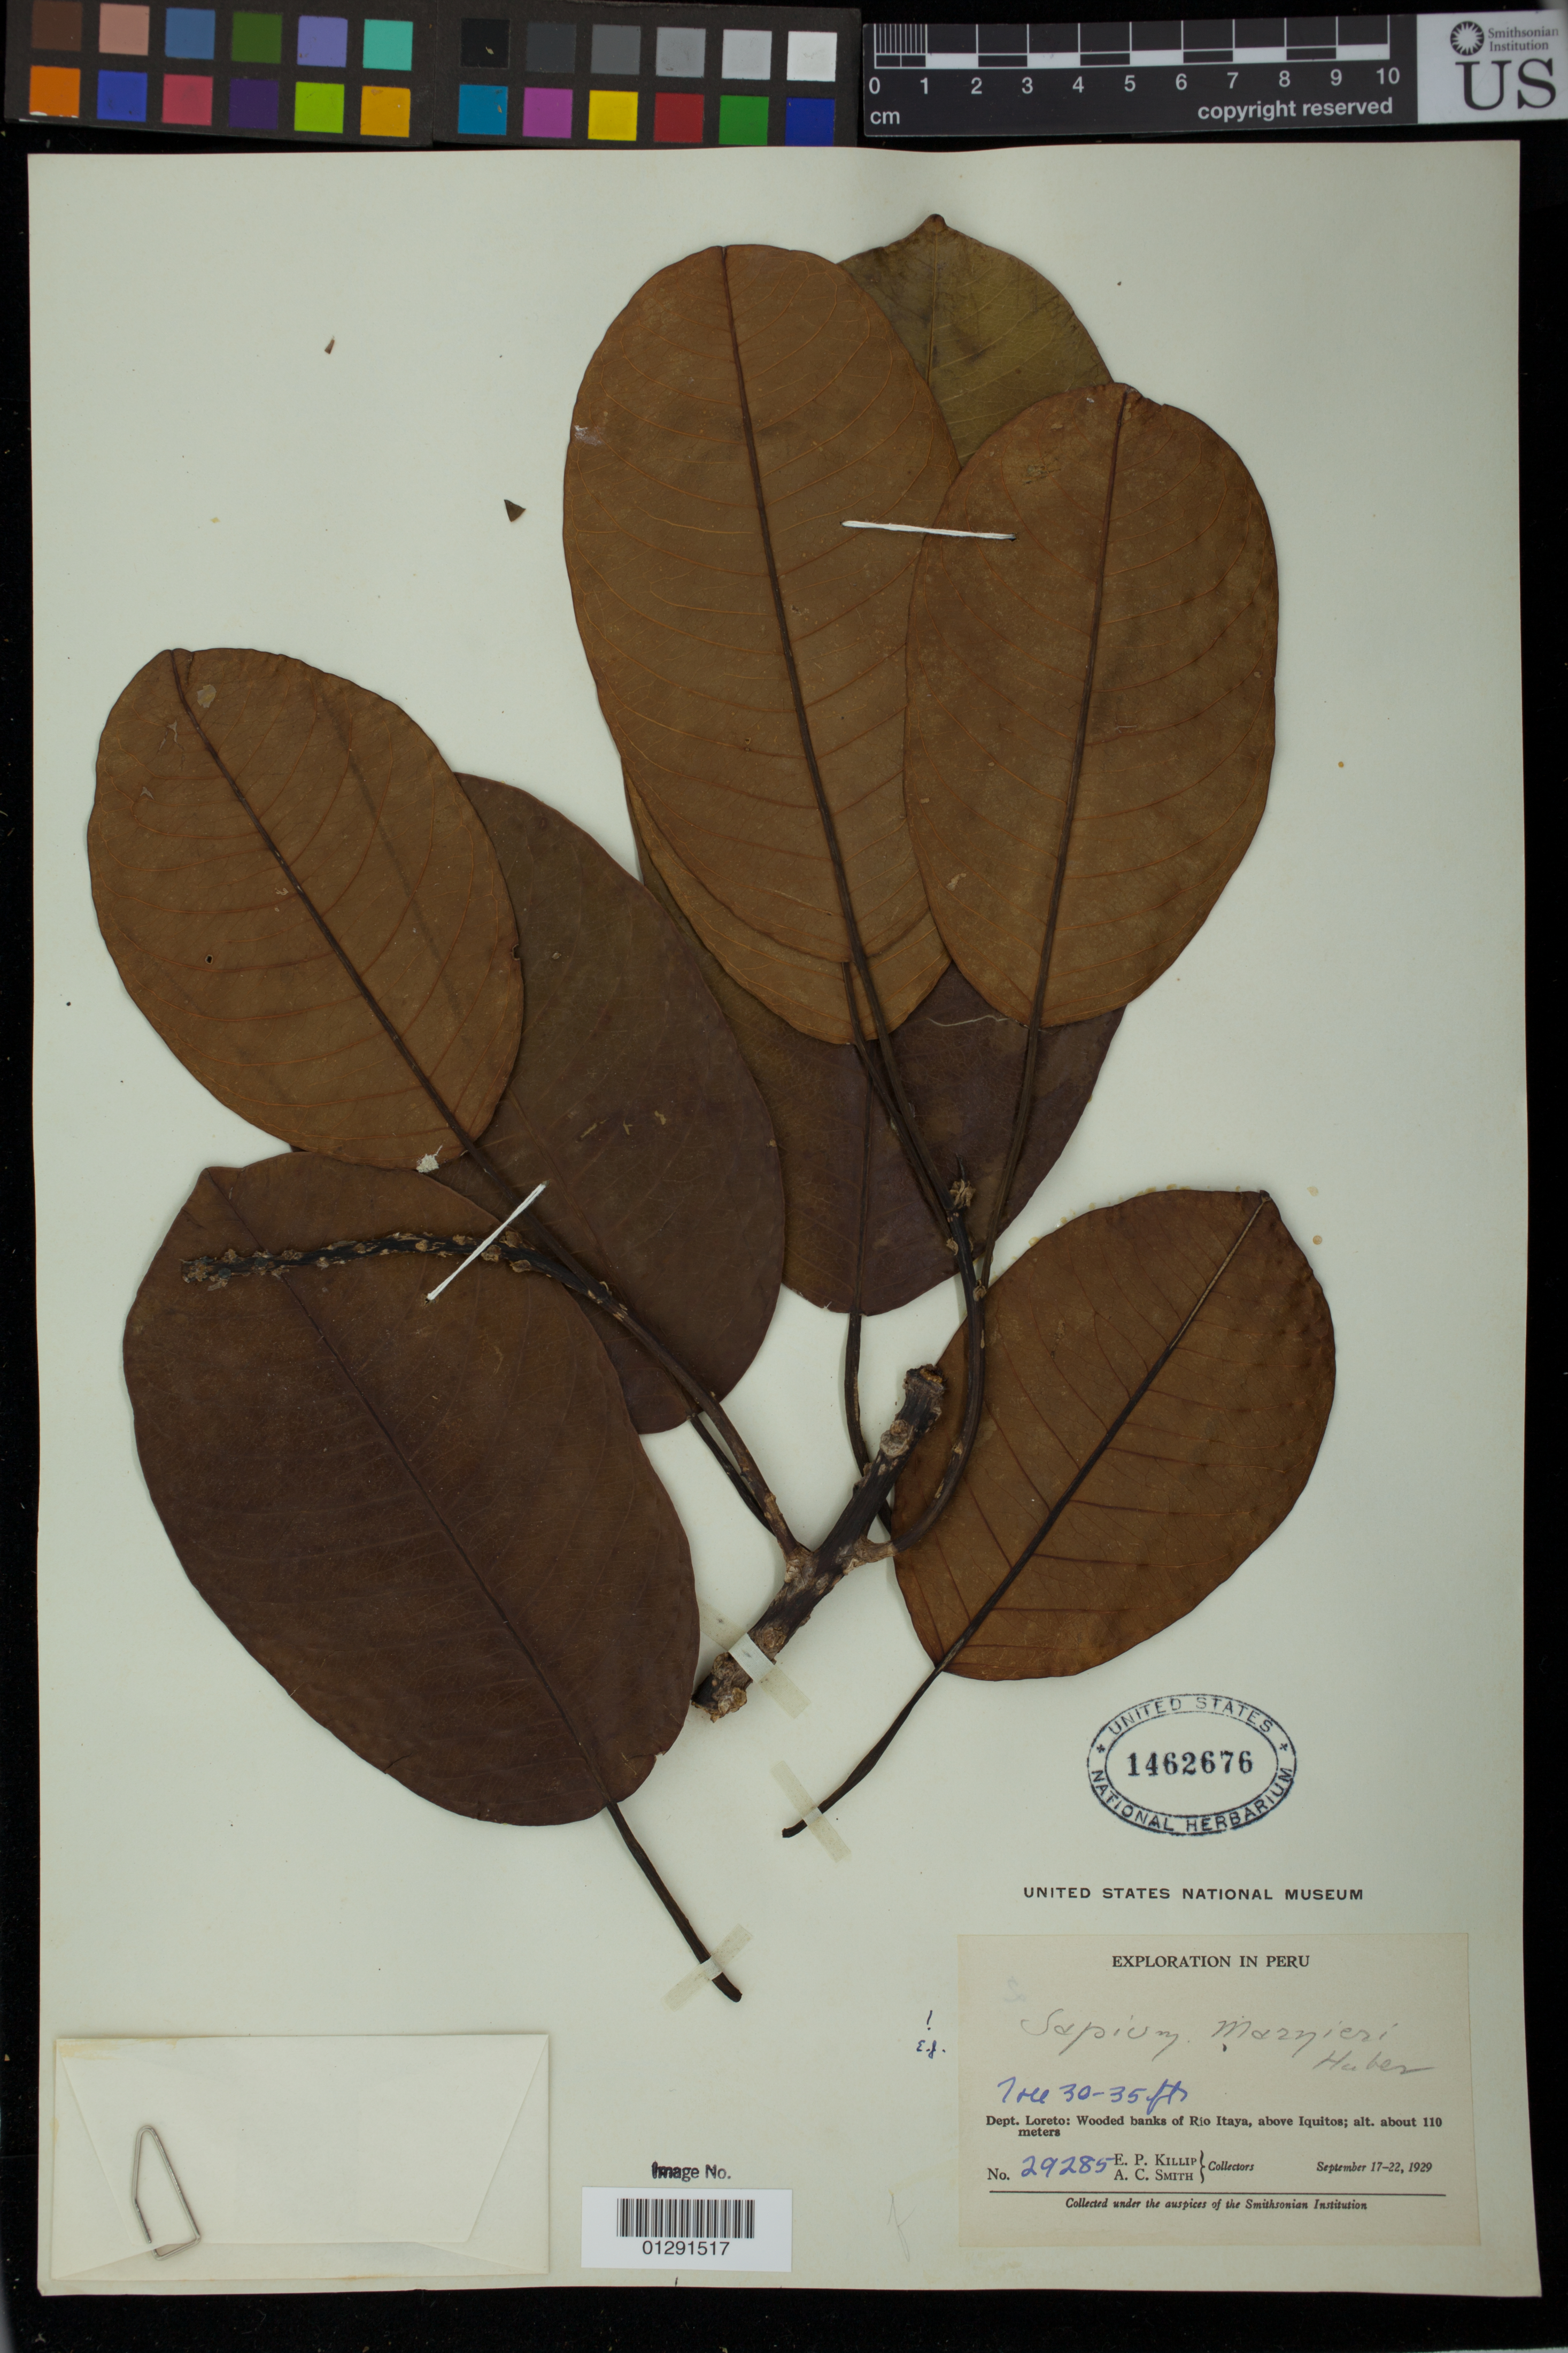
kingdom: Plantae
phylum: Tracheophyta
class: Magnoliopsida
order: Malpighiales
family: Euphorbiaceae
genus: Sapium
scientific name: Sapium marmieri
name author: Huber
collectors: E. P. Killip & A. C. Smith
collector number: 29285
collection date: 1929-09-17/1929-09-22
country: Peru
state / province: Loreto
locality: Wooded banks of Rio Itaya, above Iquitos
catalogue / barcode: US 1462676